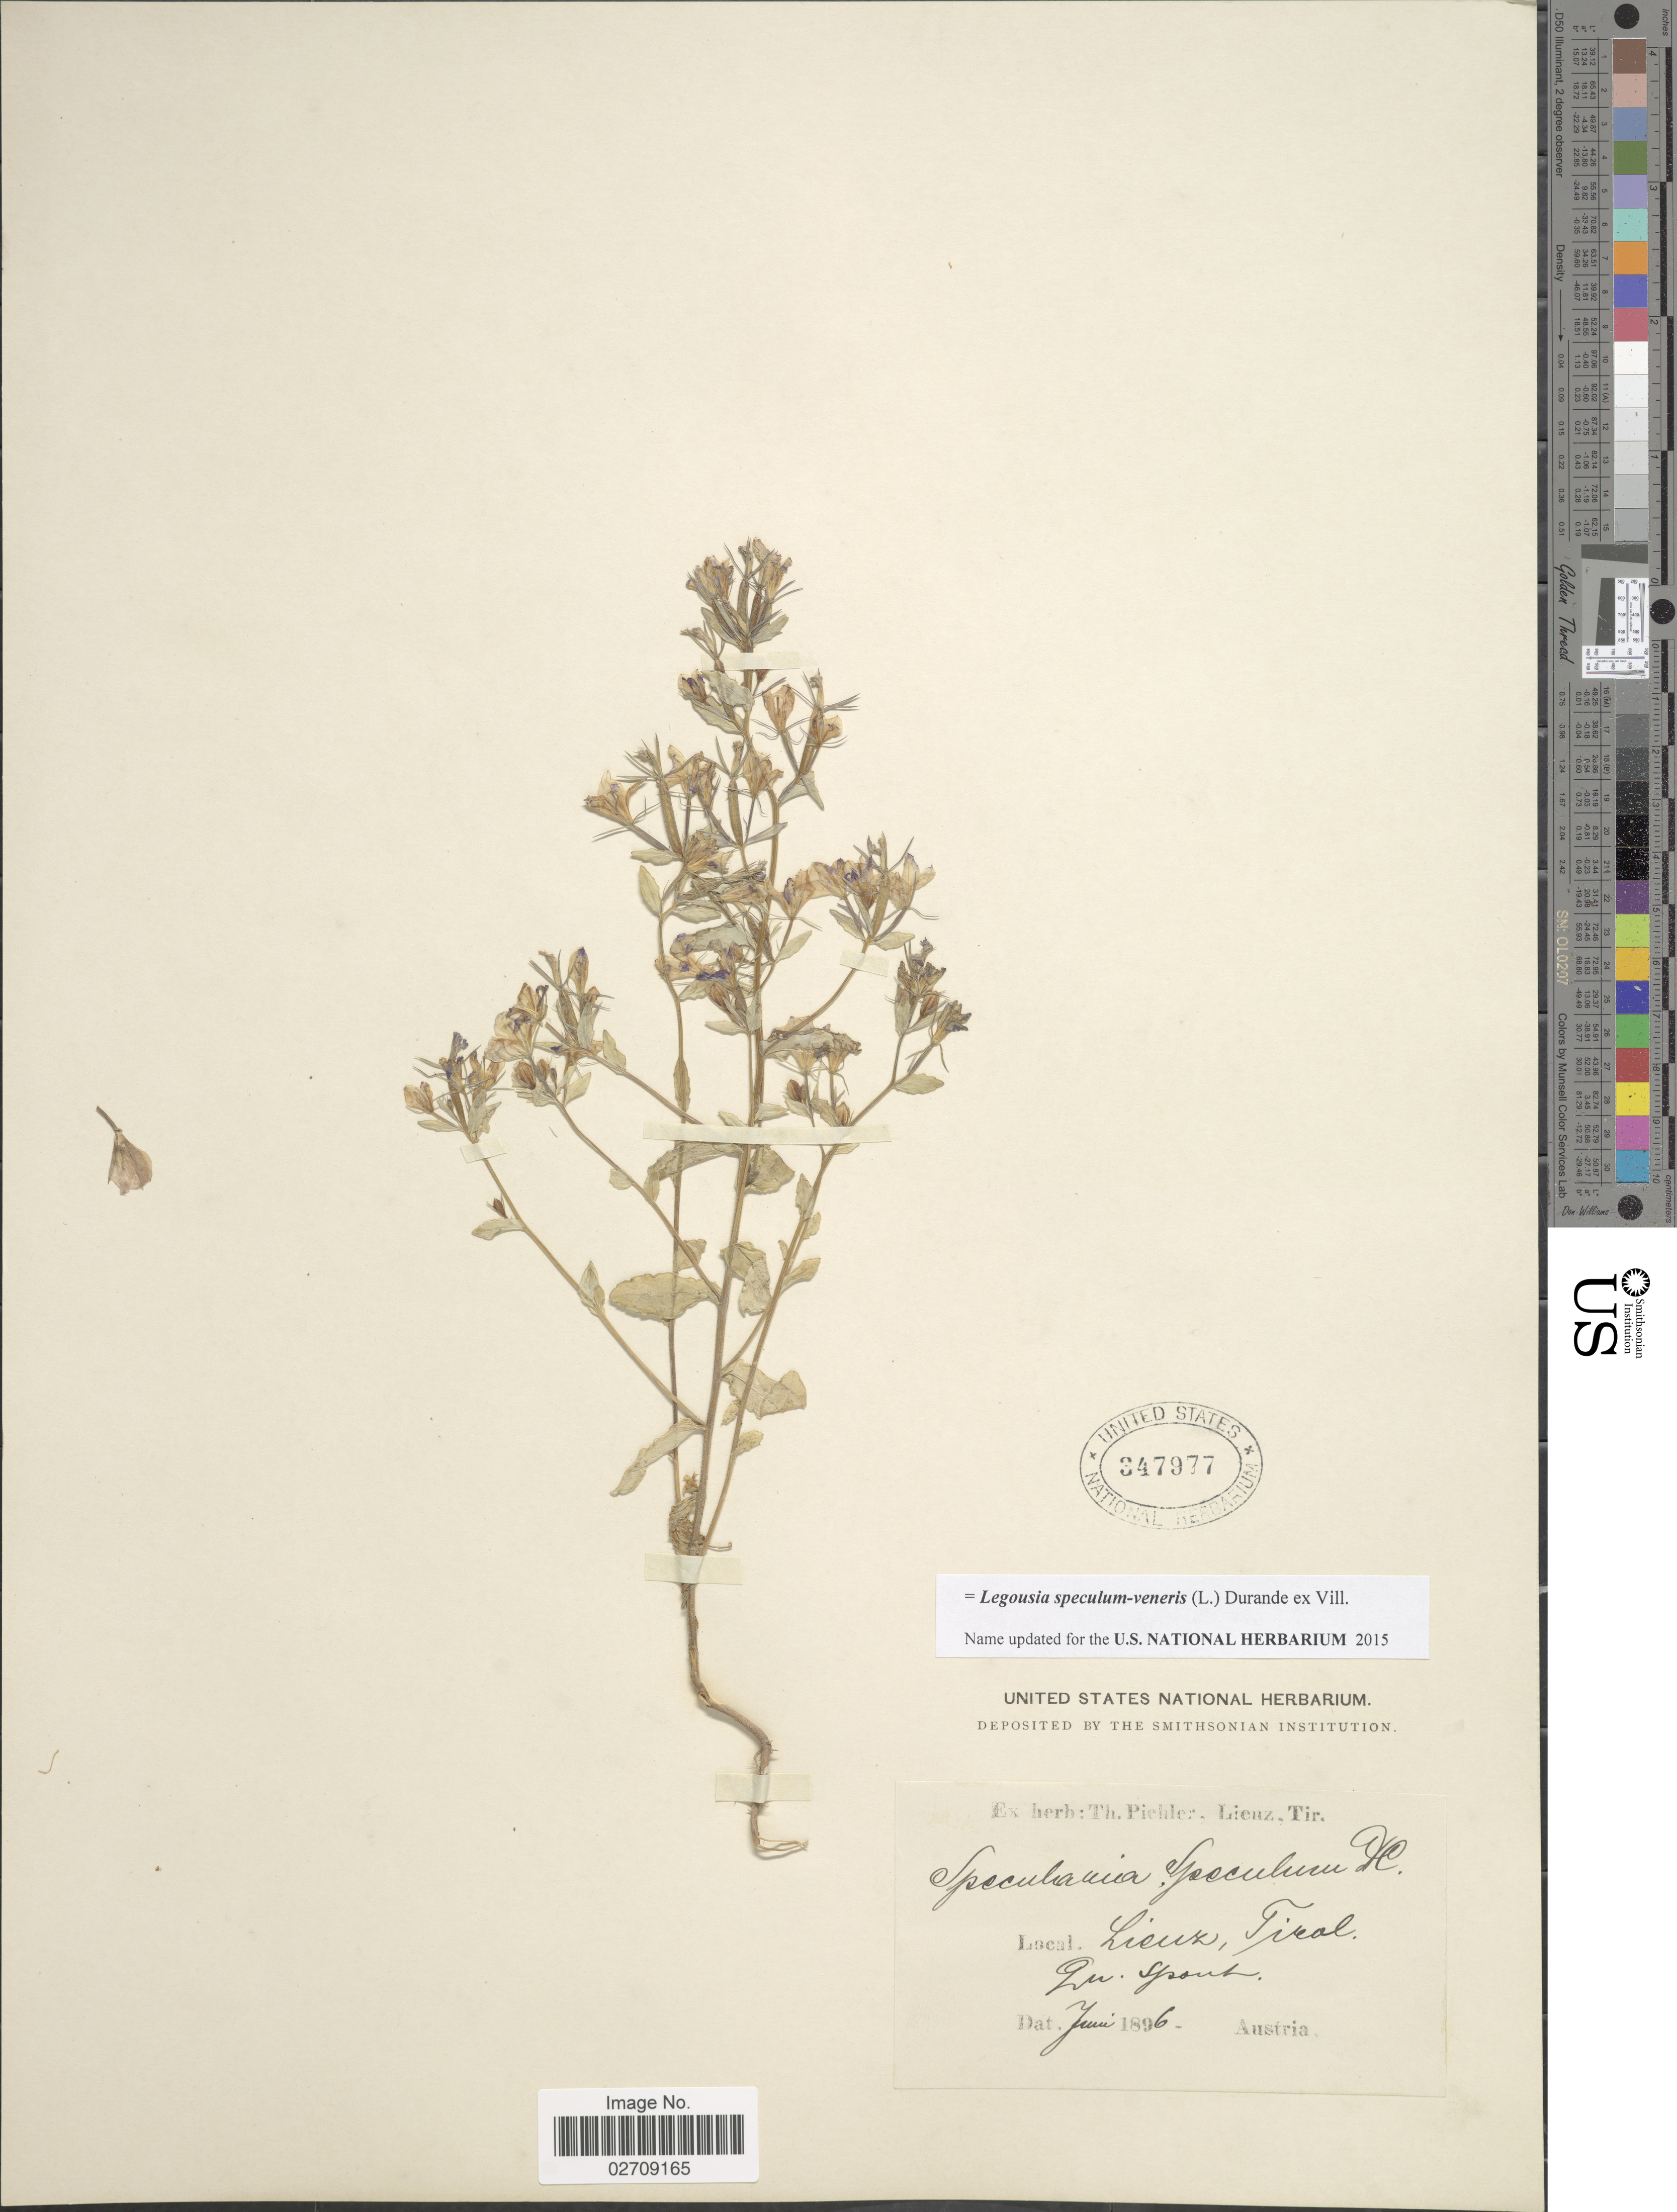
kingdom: Plantae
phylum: Tracheophyta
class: Magnoliopsida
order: Asterales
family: Campanulaceae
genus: Legousia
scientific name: Legousia speculum-veneris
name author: (L.) Chaix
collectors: ex herb. T. Pichler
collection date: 1896-06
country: Austria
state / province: Tirol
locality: Lieux. In Spout [interpreted]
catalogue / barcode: US 347977